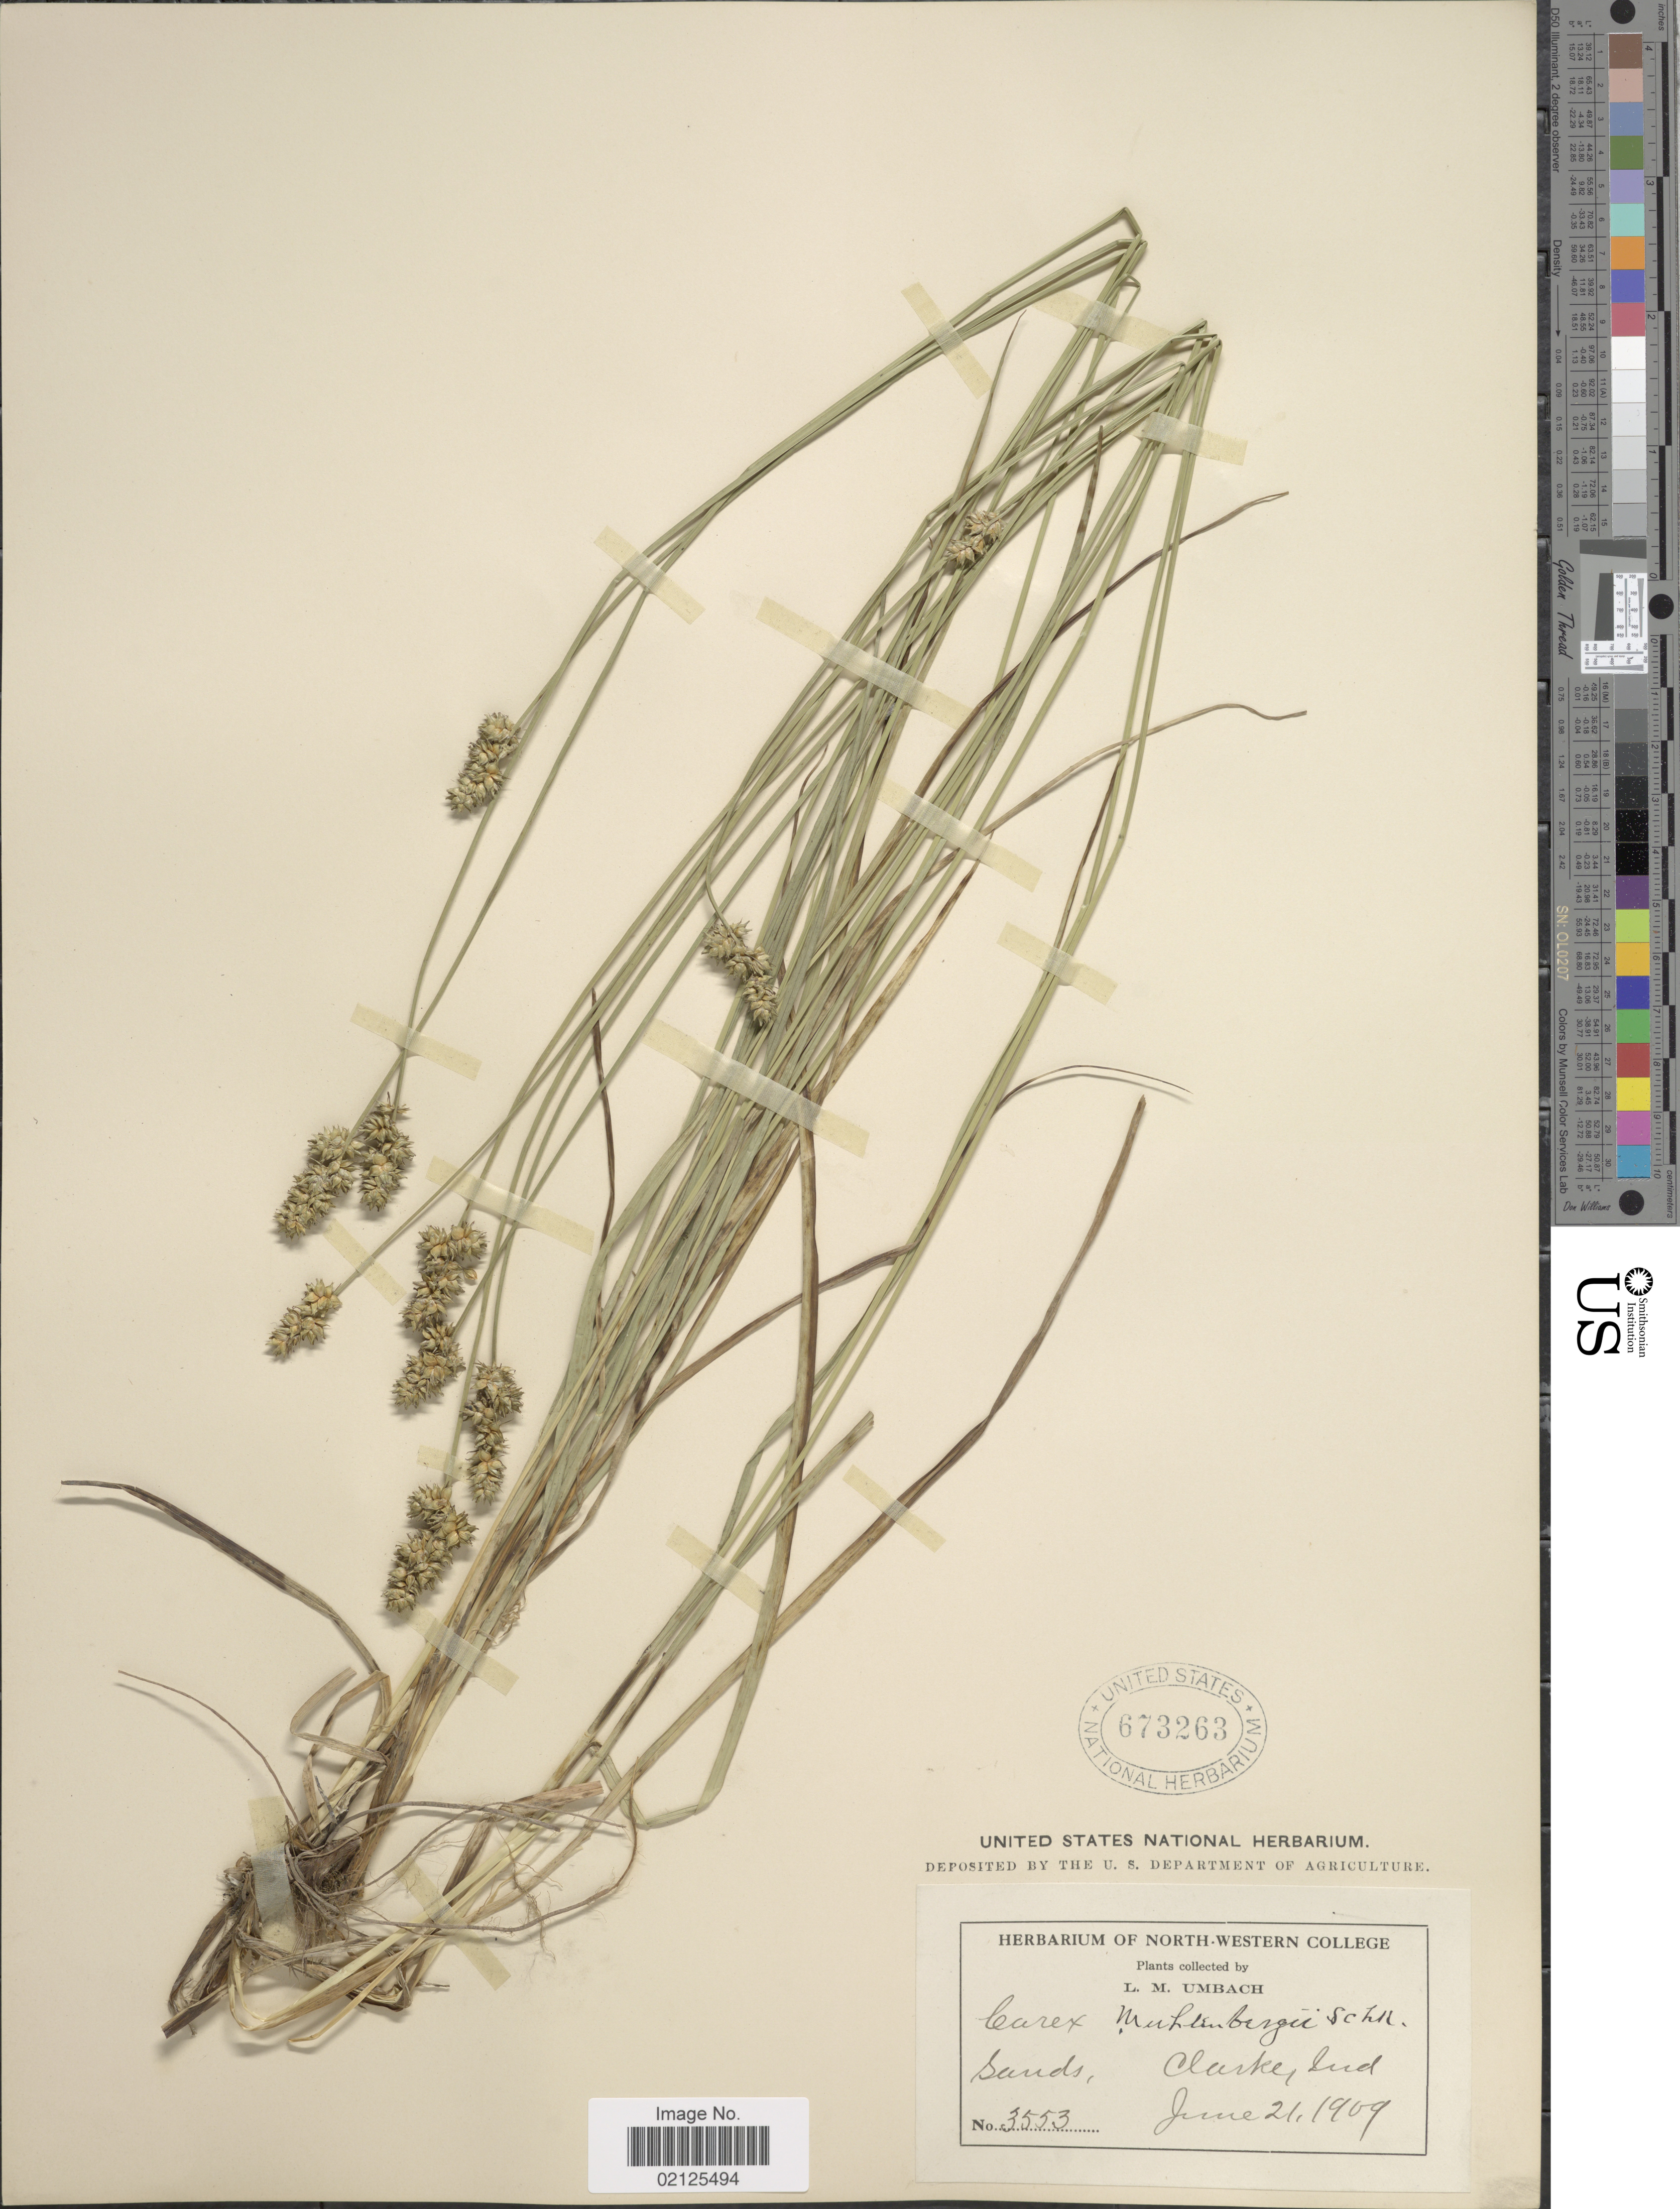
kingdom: Plantae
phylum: Tracheophyta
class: Liliopsida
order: Poales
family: Cyperaceae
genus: Carex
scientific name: Carex muehlenbergii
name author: Willd.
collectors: L. M. Umbach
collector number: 3553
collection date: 1909-06-21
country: United States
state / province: Indiana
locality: Sands, Clarke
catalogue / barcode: US 673263